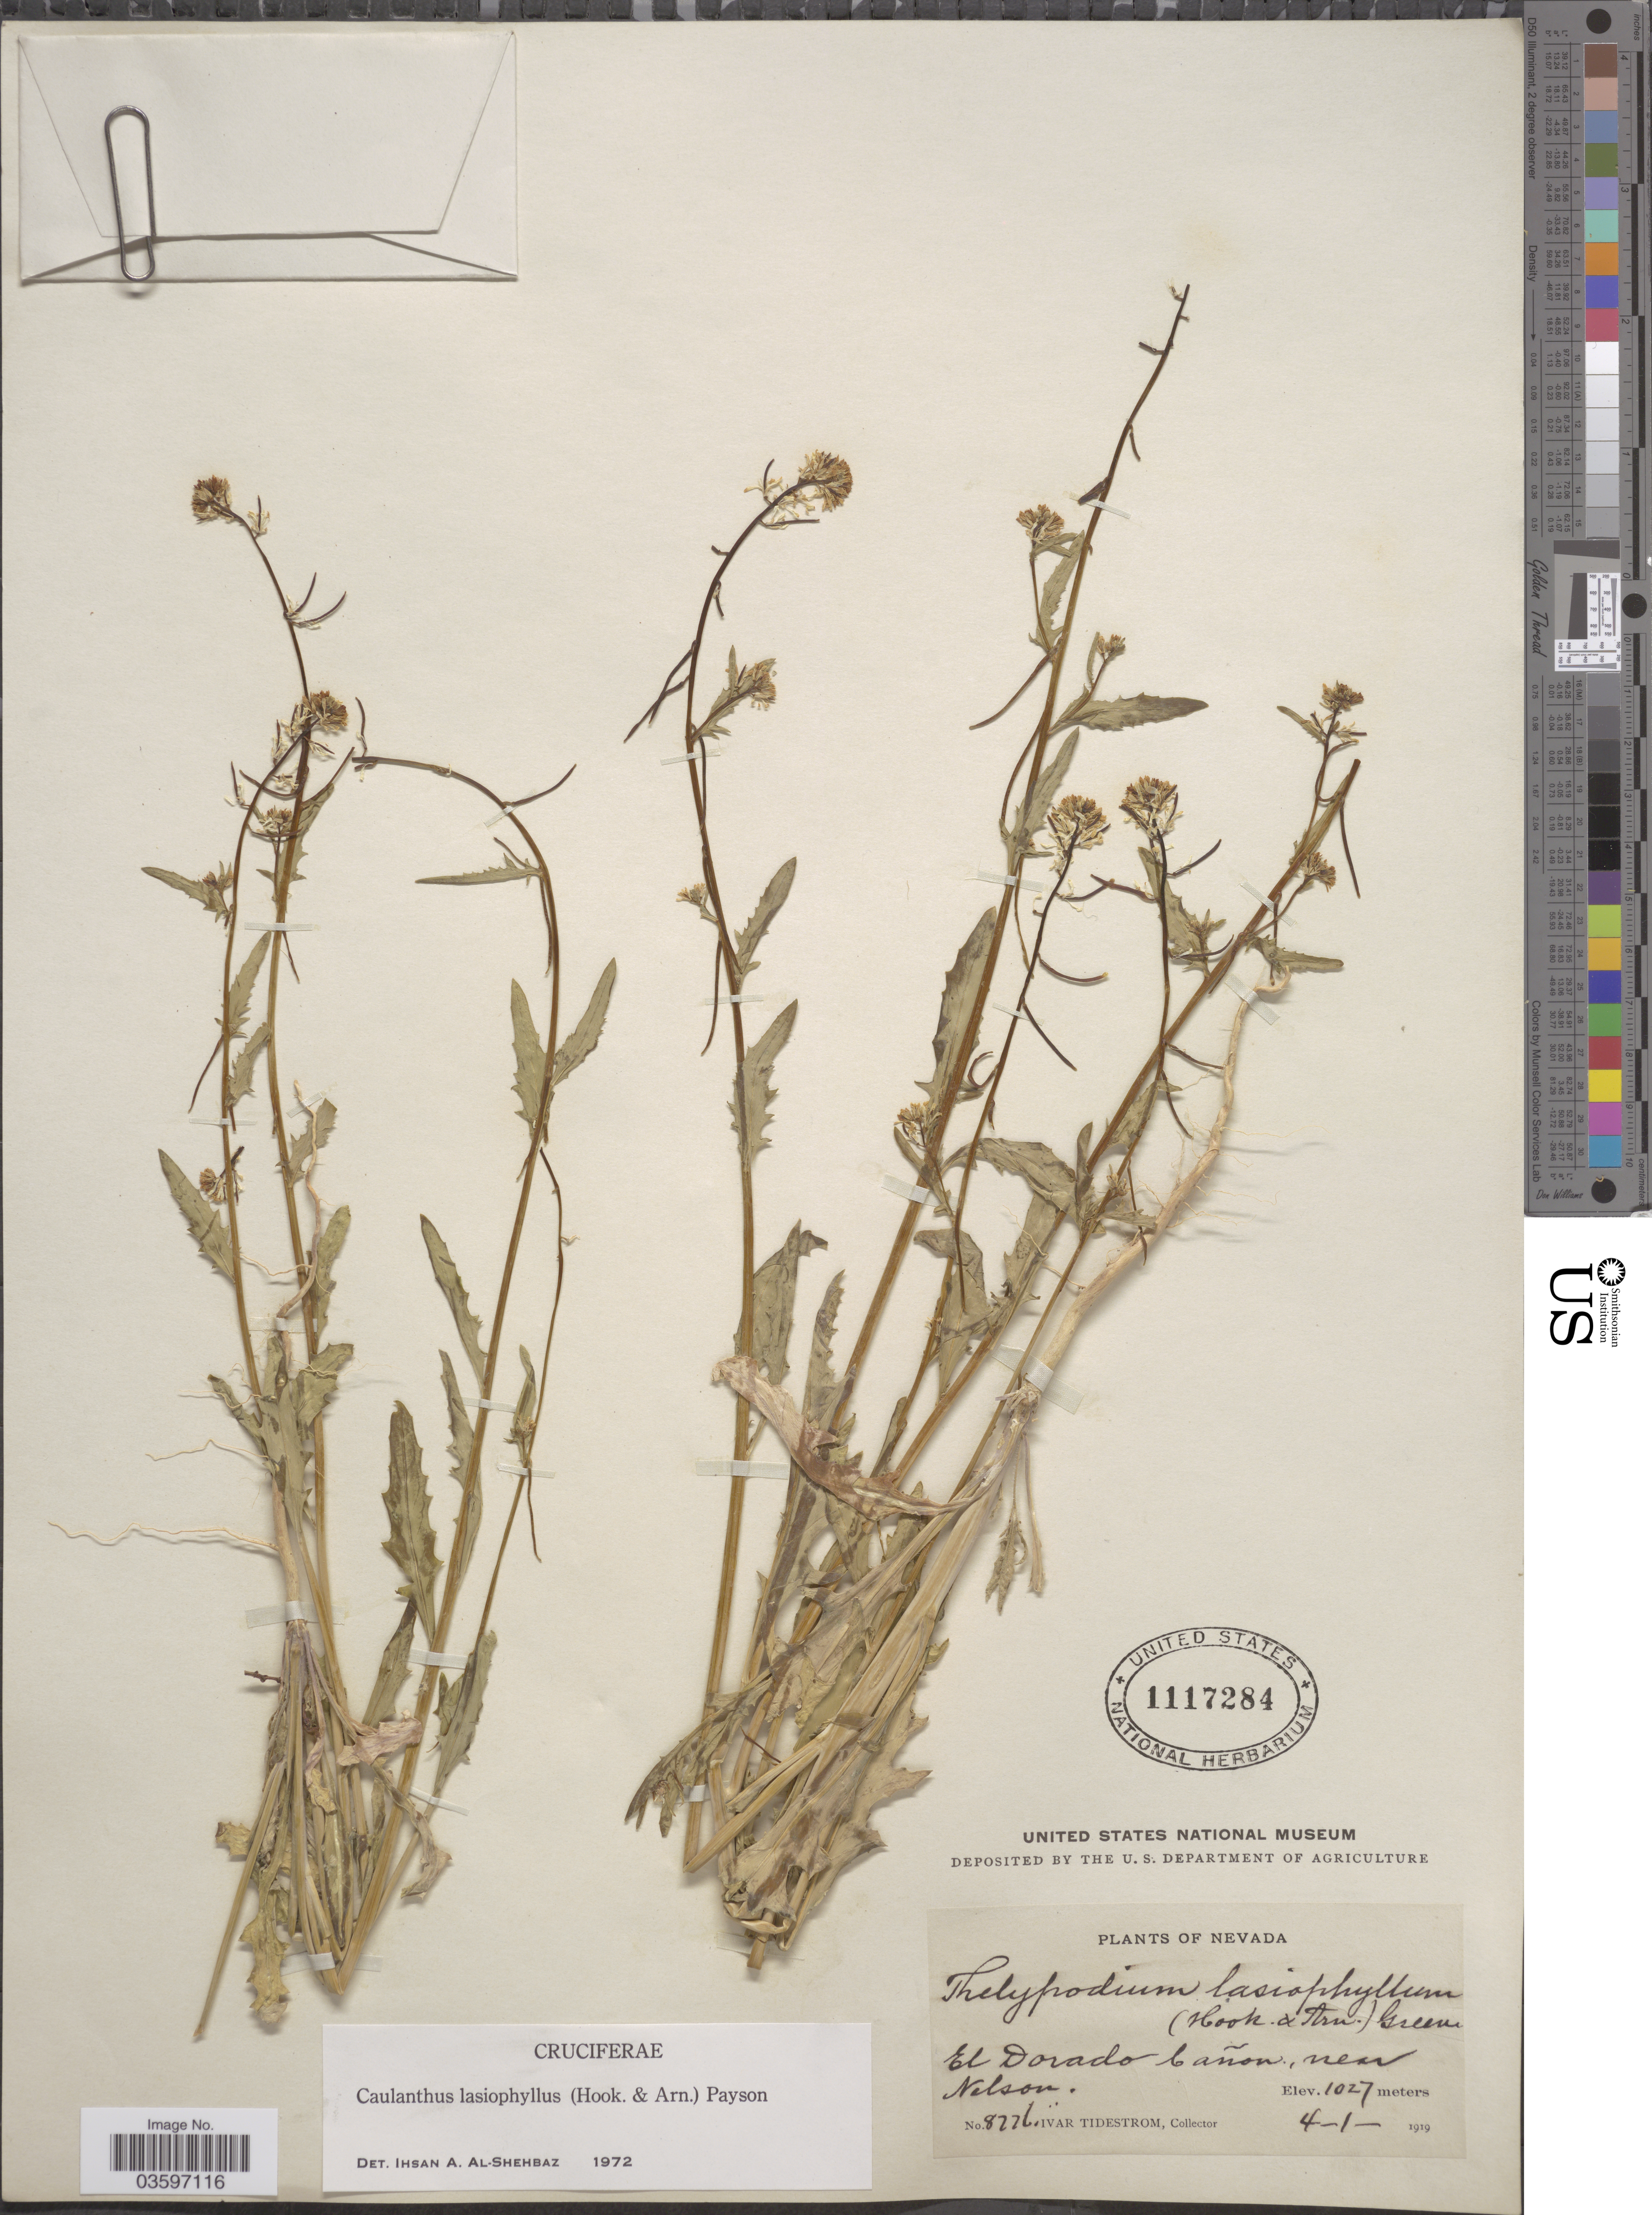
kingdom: Plantae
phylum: Tracheophyta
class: Magnoliopsida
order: Brassicales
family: Brassicaceae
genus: Caulanthus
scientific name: Caulanthus lasiophyllus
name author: (Hook. & Arn.) Payson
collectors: I. F. Tidestrom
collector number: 8226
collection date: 1919-04-01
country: United States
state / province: Nevada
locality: El Dorado Cañon, near Nelson.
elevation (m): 1027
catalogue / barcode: US 1117284